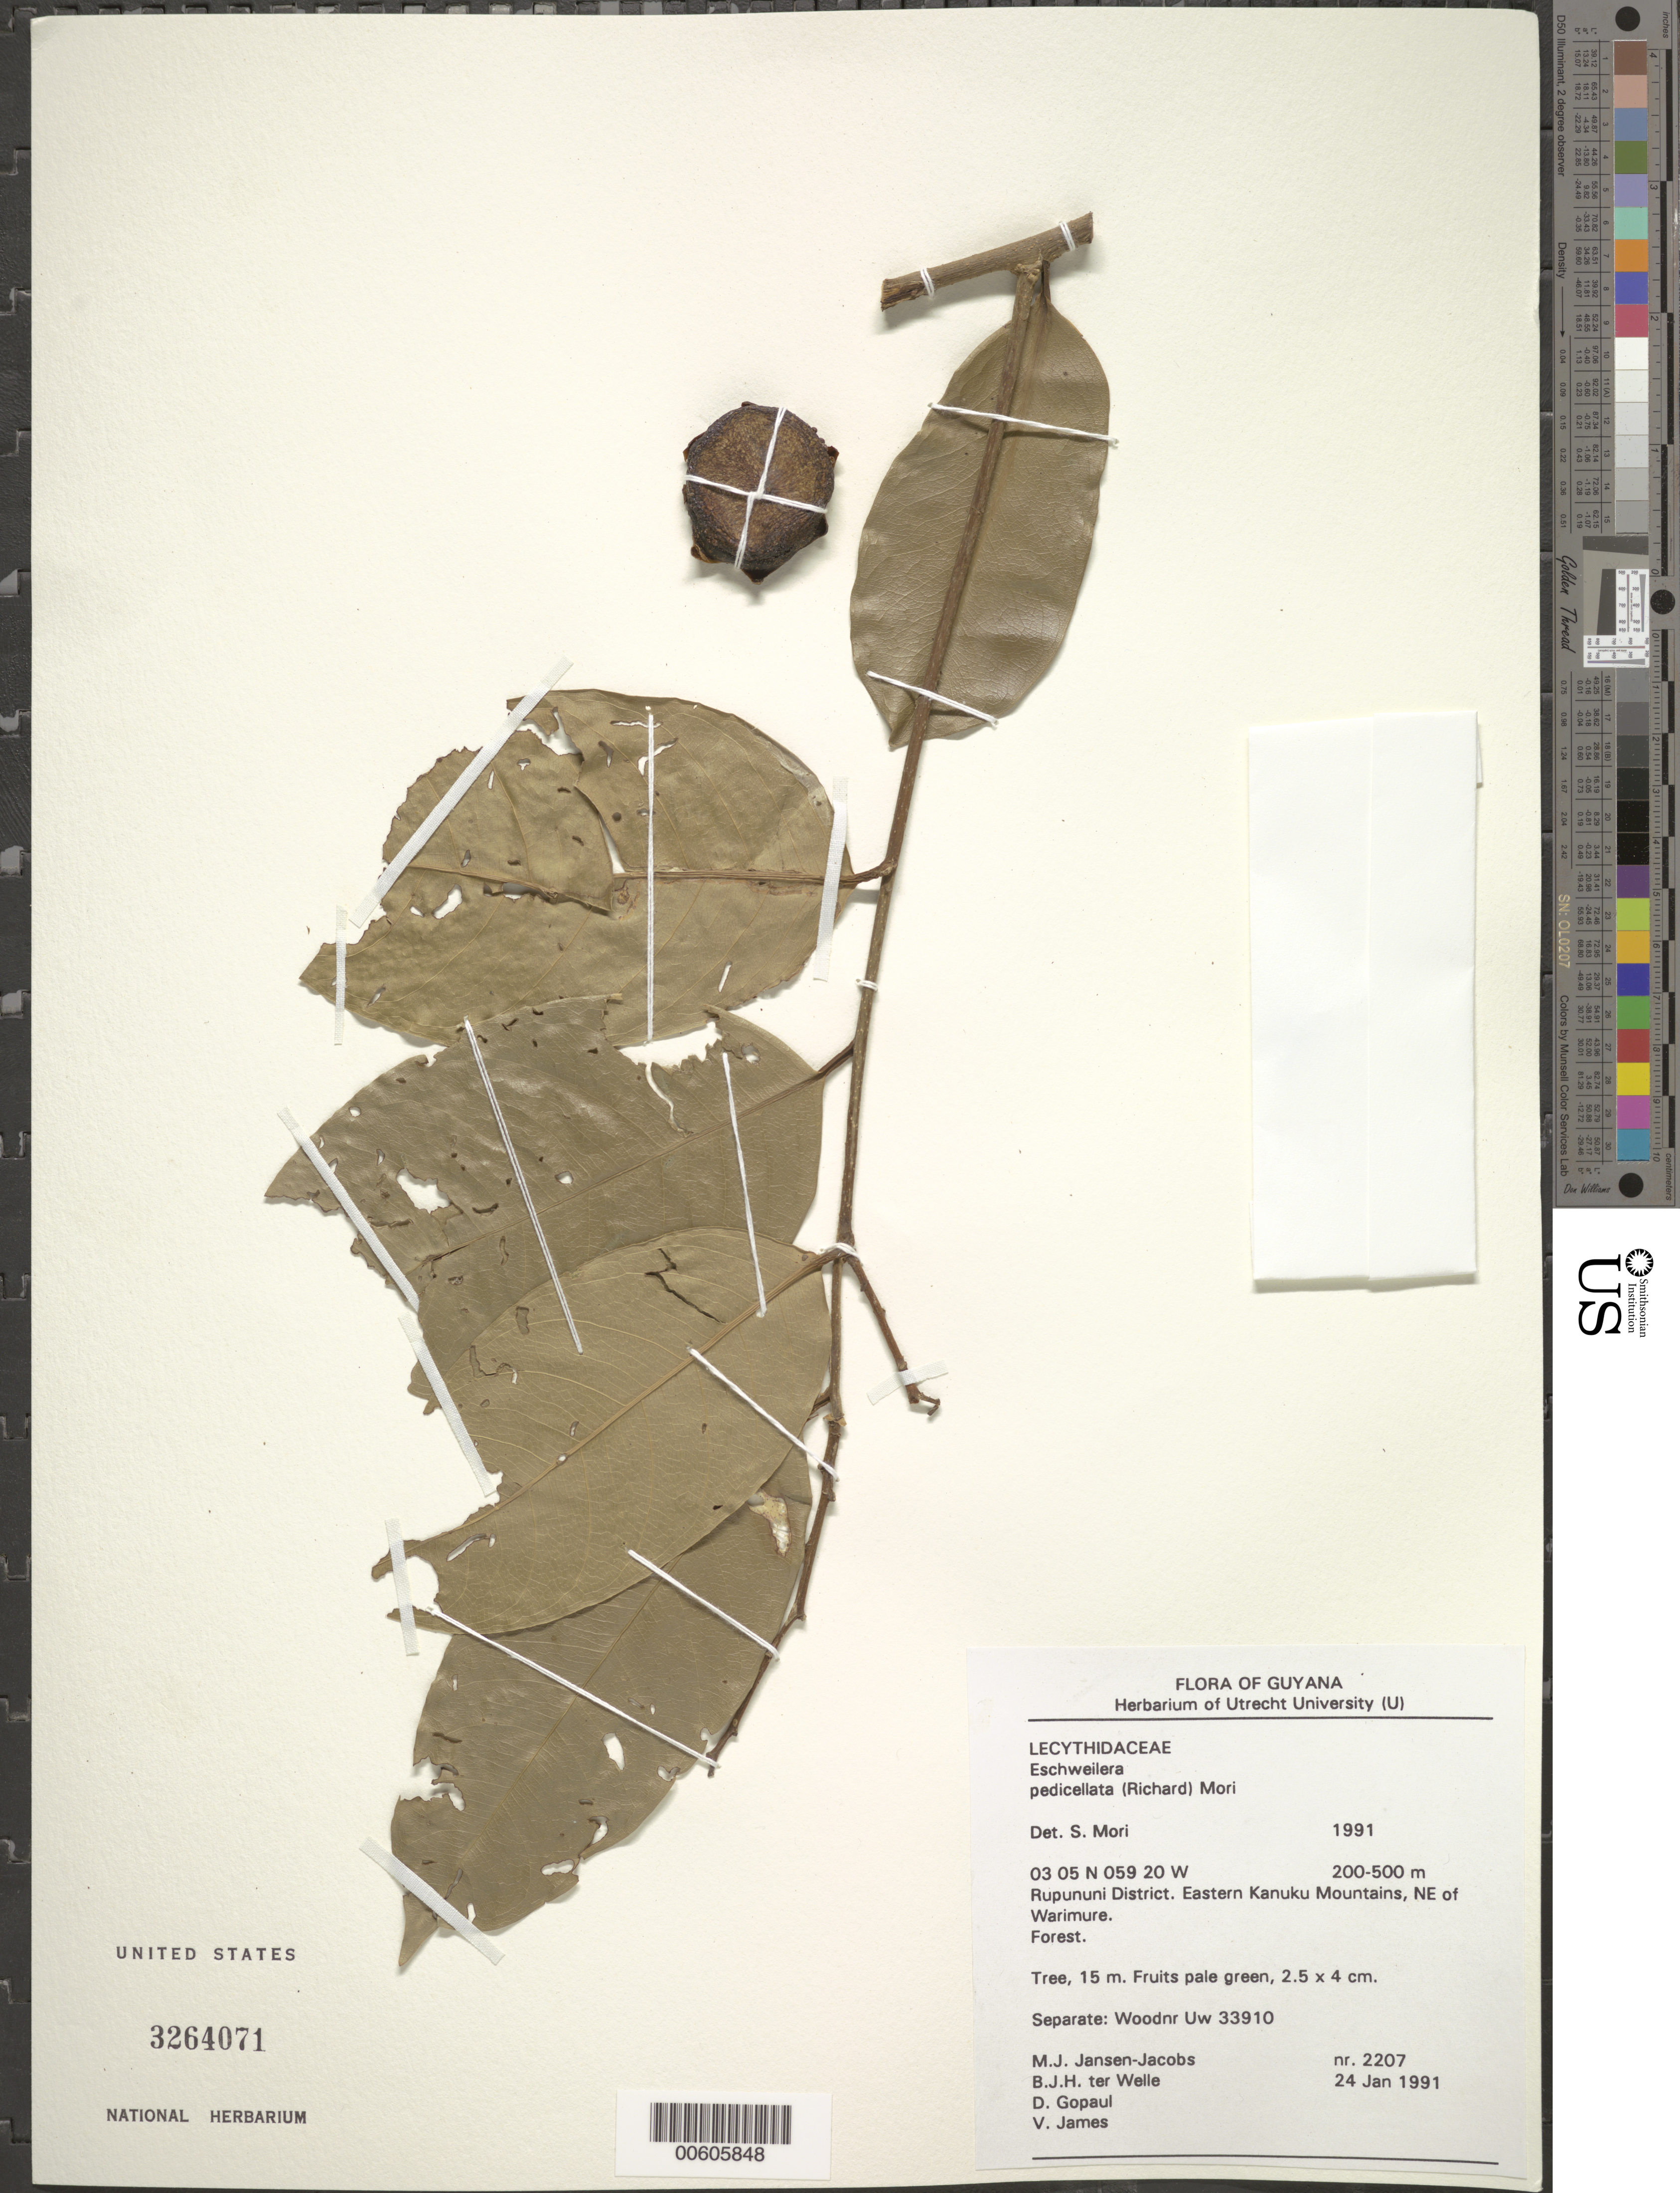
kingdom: Plantae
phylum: Tracheophyta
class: Magnoliopsida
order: Ericales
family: Lecythidaceae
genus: Eschweilera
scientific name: Eschweilera pedicellata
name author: (Rich.) S.A. Mori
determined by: Mori, Scott A.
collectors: M. J. Jansen-Jacobs, B. Welle, D. Gopaul & V. James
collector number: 2207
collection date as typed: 24-Jan-91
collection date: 1991-01-24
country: Guyana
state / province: U. Takutu-U. Essequibo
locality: Warimure, NE of, eastern Kanuku Mts., Rupununi District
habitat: Forest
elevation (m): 200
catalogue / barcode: US 3264071